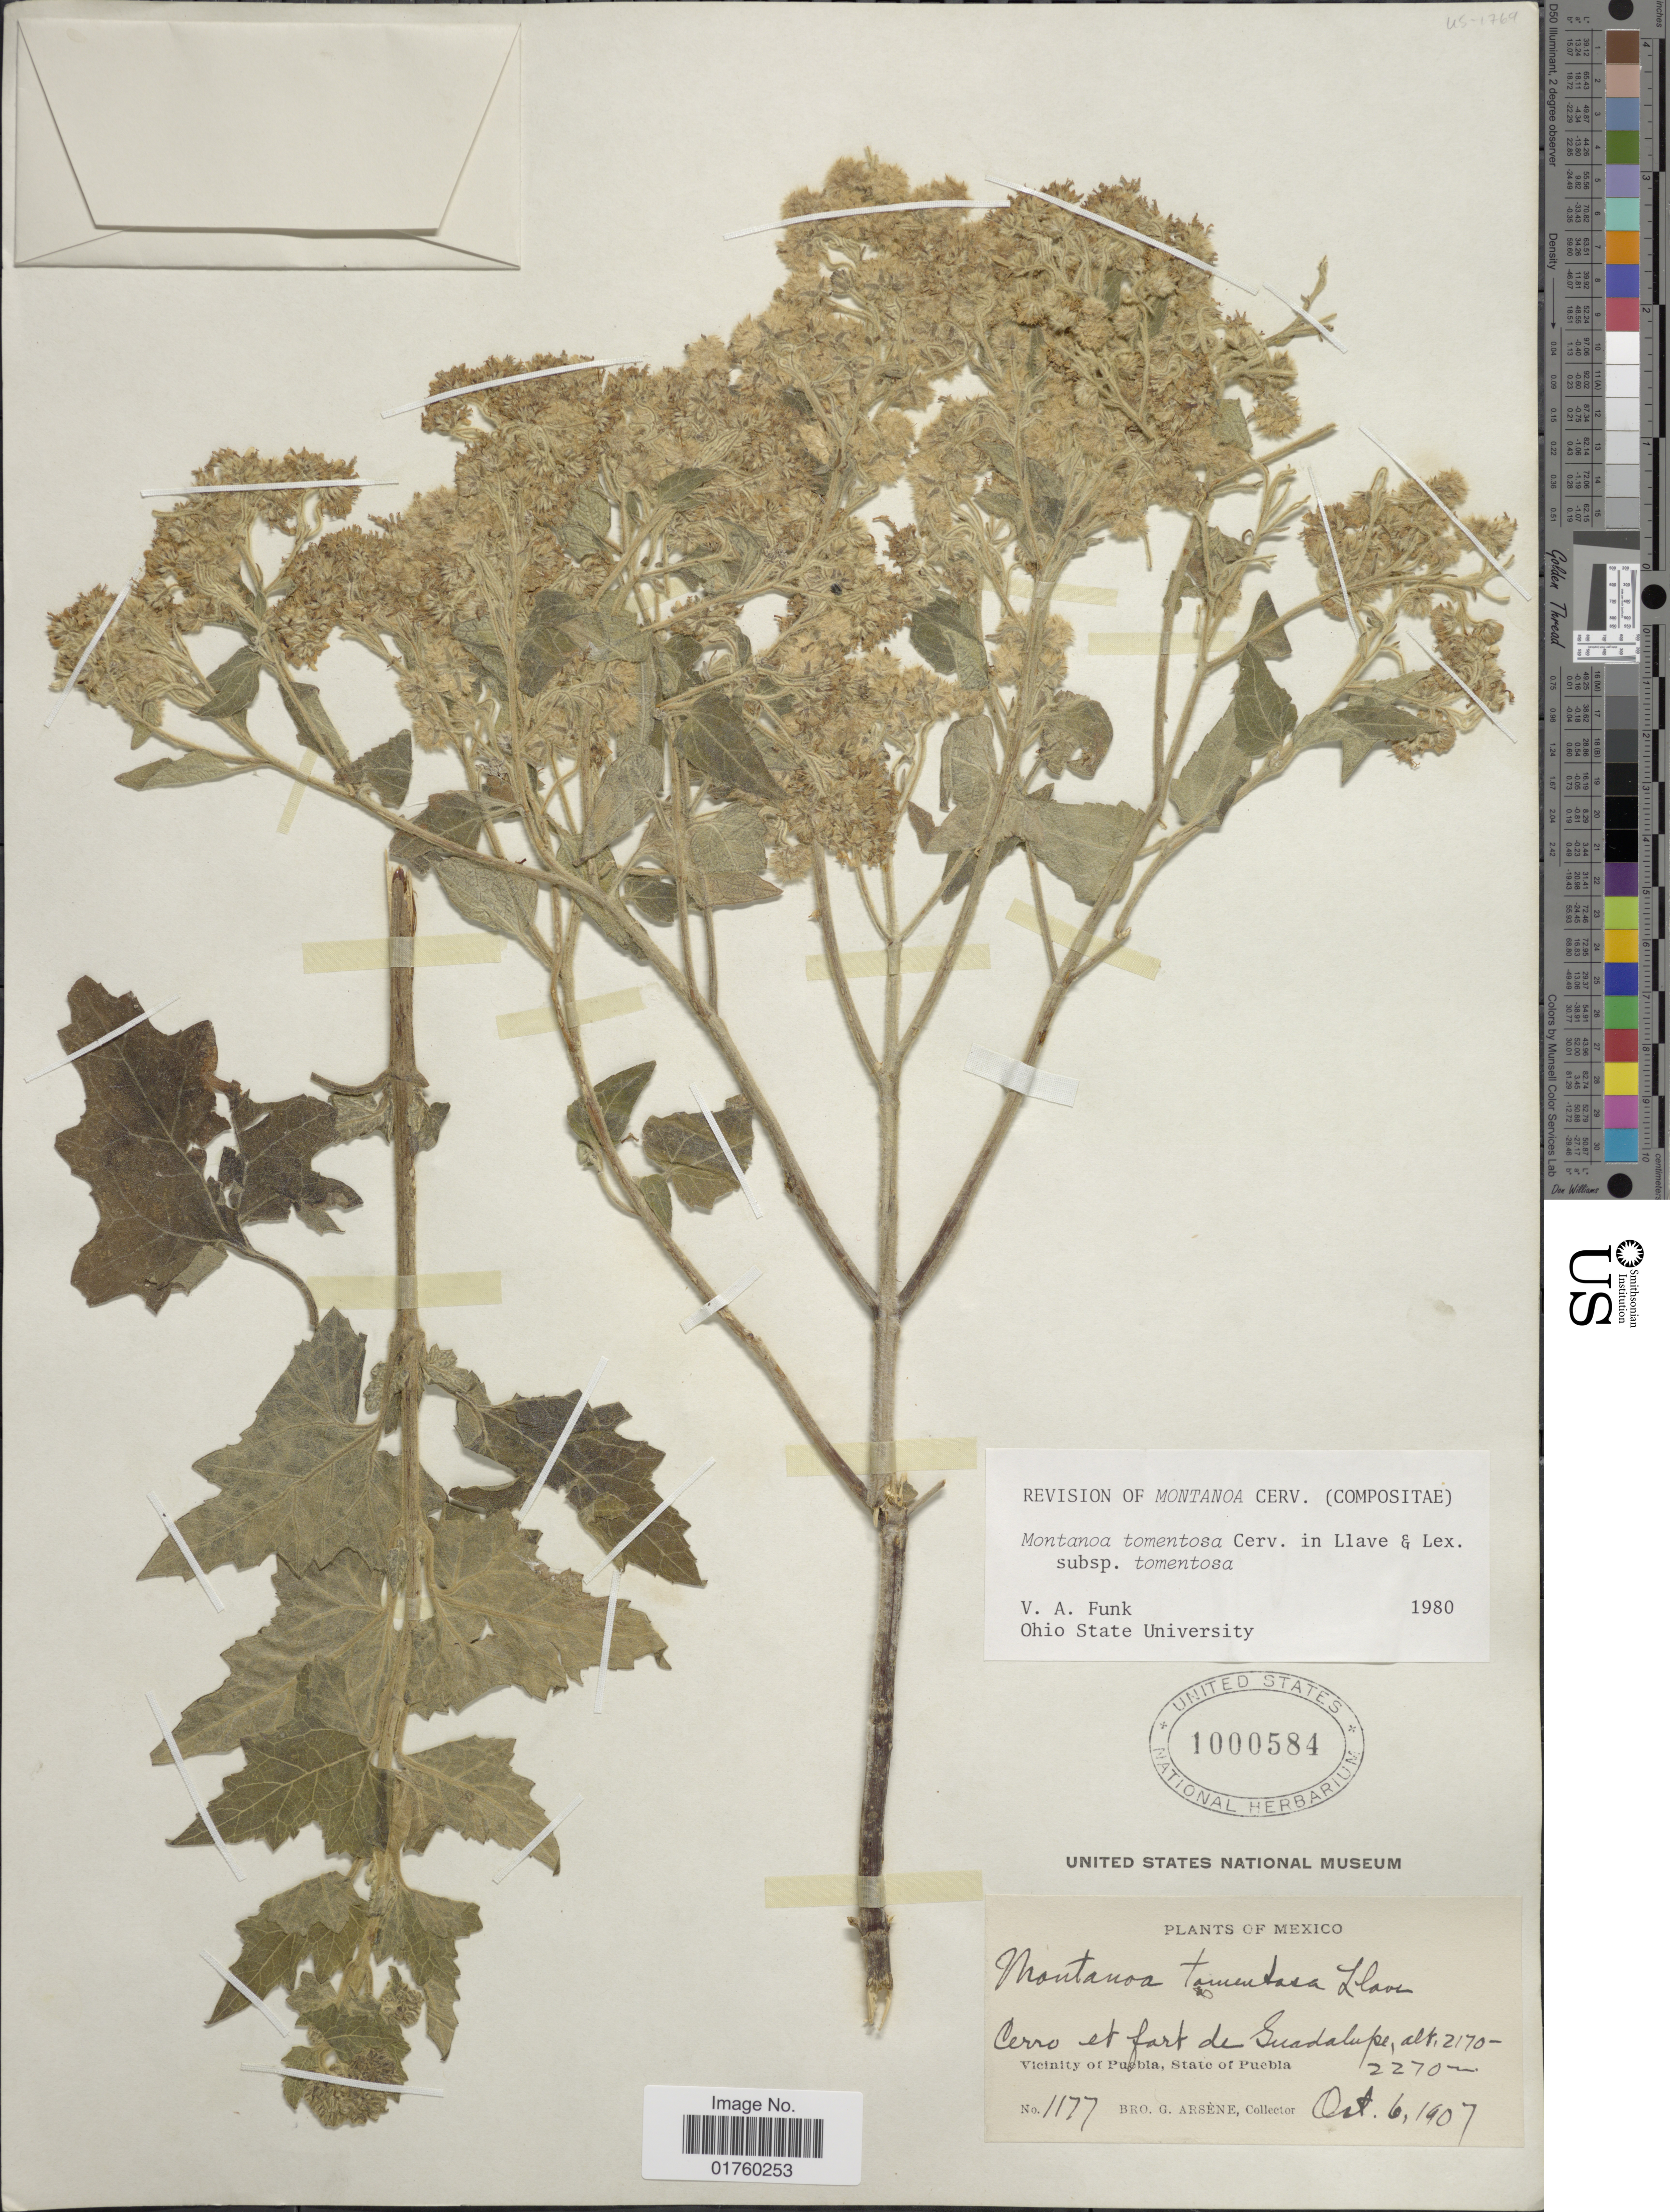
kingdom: Plantae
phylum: Tracheophyta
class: Magnoliopsida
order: Asterales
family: Asteraceae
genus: Montanoa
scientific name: Montanoa tomentosa subsp. tomentosa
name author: Cerv.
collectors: Bro. G. Arsène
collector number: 1177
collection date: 1907-10-06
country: Mexico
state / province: Puebla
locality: Cerro et fart de Guadalupe, vicinity of Puebla.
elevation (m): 2170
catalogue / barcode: US 1000584